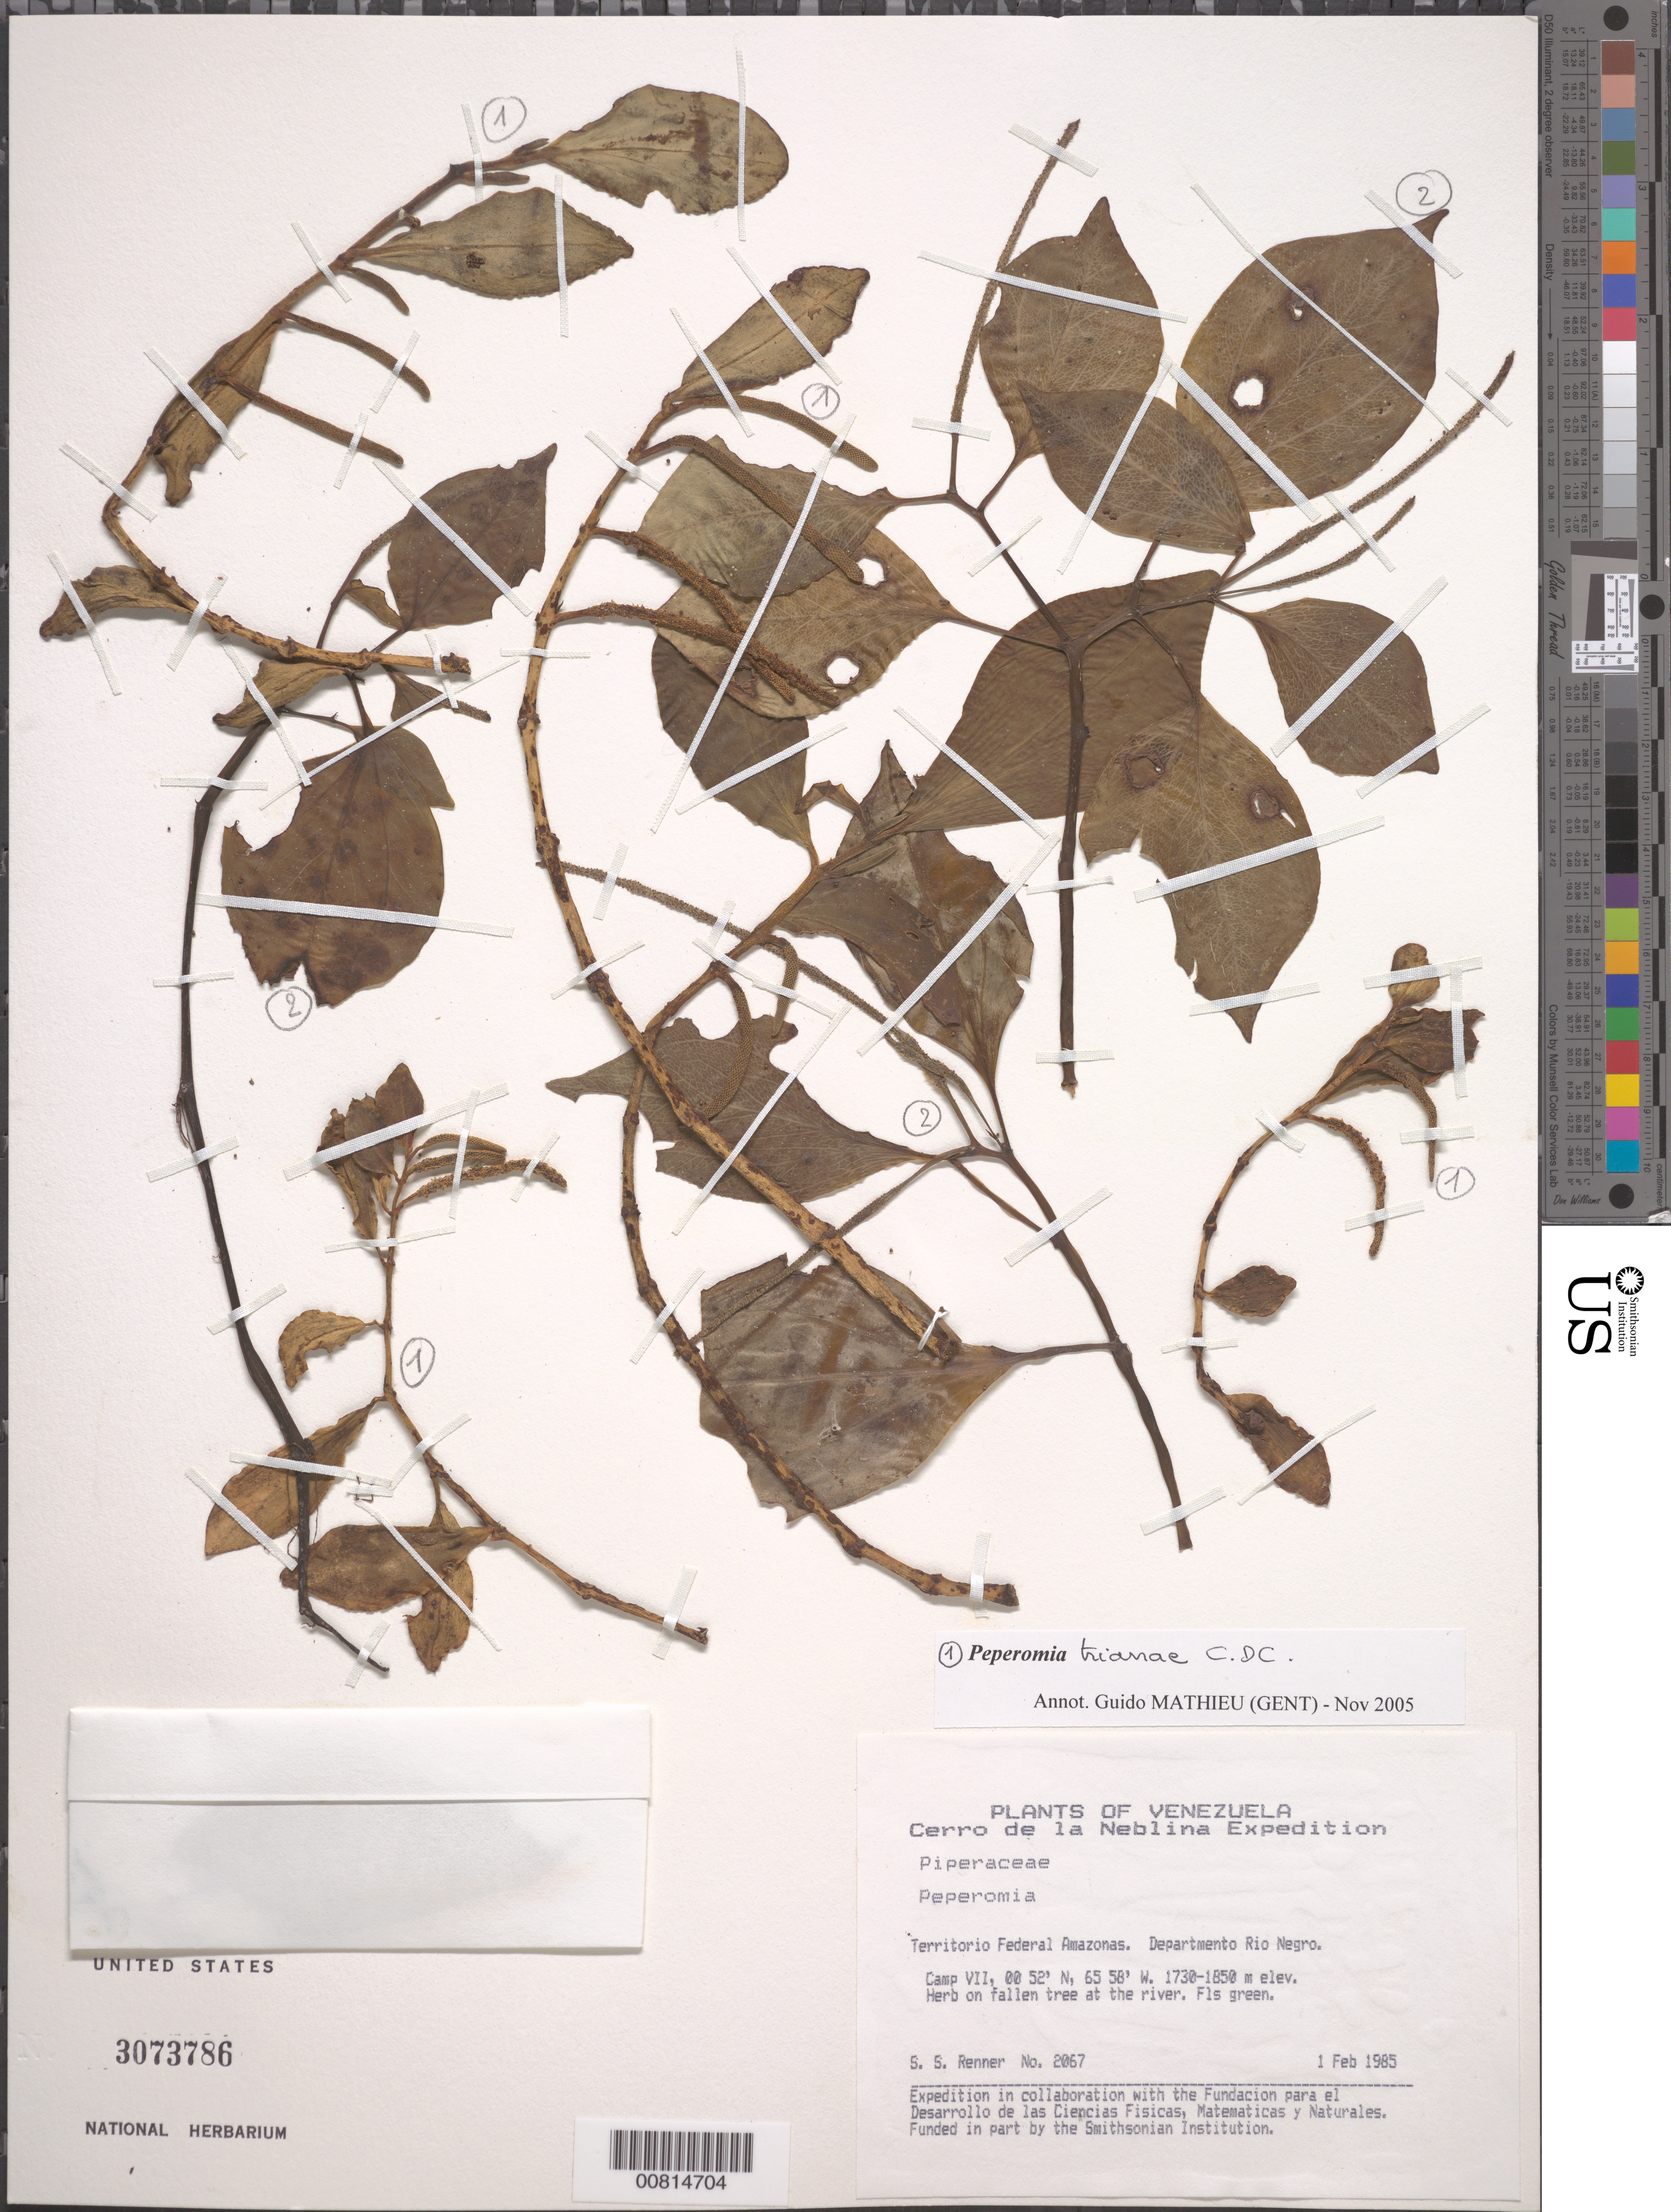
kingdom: Plantae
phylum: Tracheophyta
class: Magnoliopsida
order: Piperales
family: Piperaceae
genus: Peperomia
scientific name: Peperomia sp.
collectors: S. S. Renner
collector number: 2067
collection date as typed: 1-Feb-85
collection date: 1985-02-01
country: Venezuela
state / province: Amazonas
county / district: Río Negro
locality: Cerro de la Neblina, Camp VII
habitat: On fallen tree at the river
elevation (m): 1730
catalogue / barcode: US 3073786